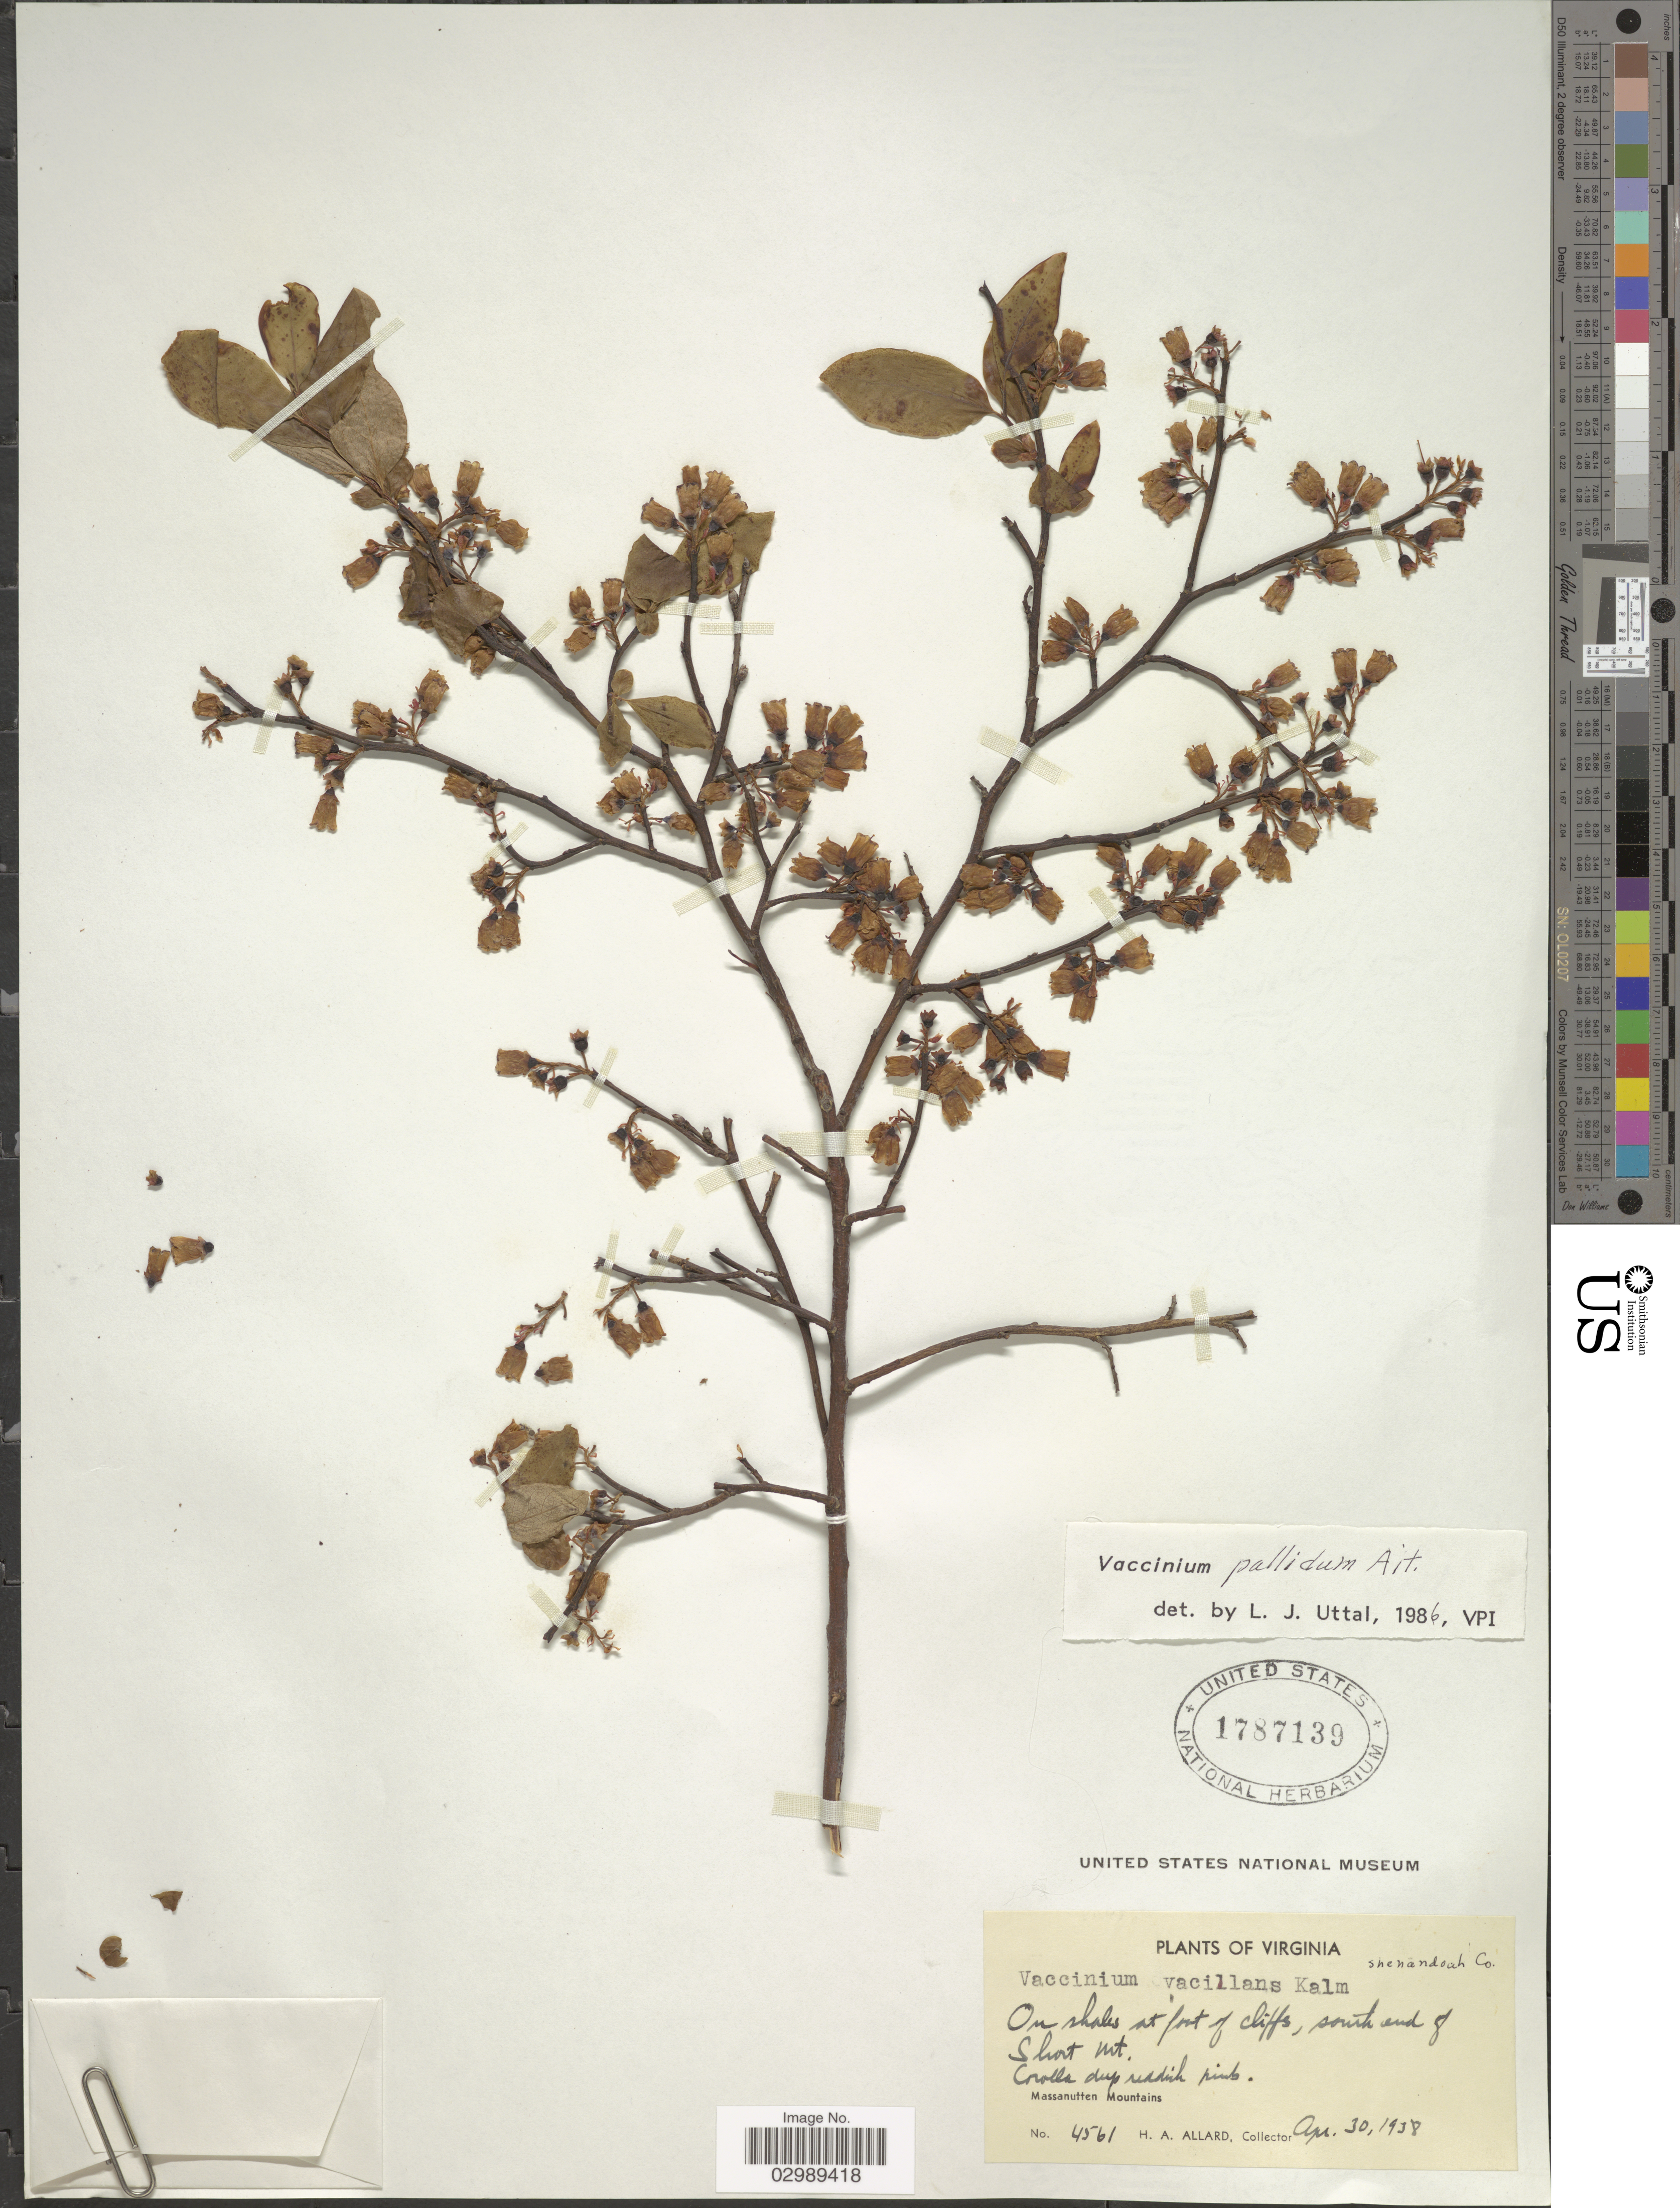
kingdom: Plantae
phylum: Tracheophyta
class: Magnoliopsida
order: Ericales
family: Ericaceae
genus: Vaccinium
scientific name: Vaccinium pallidum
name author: Aiton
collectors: H. A. Allard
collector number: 4561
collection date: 1938-04-30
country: United States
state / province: Virginia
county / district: Shenandoah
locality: South end of Short Mt., Massanutten Mountains.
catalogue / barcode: US 1787139